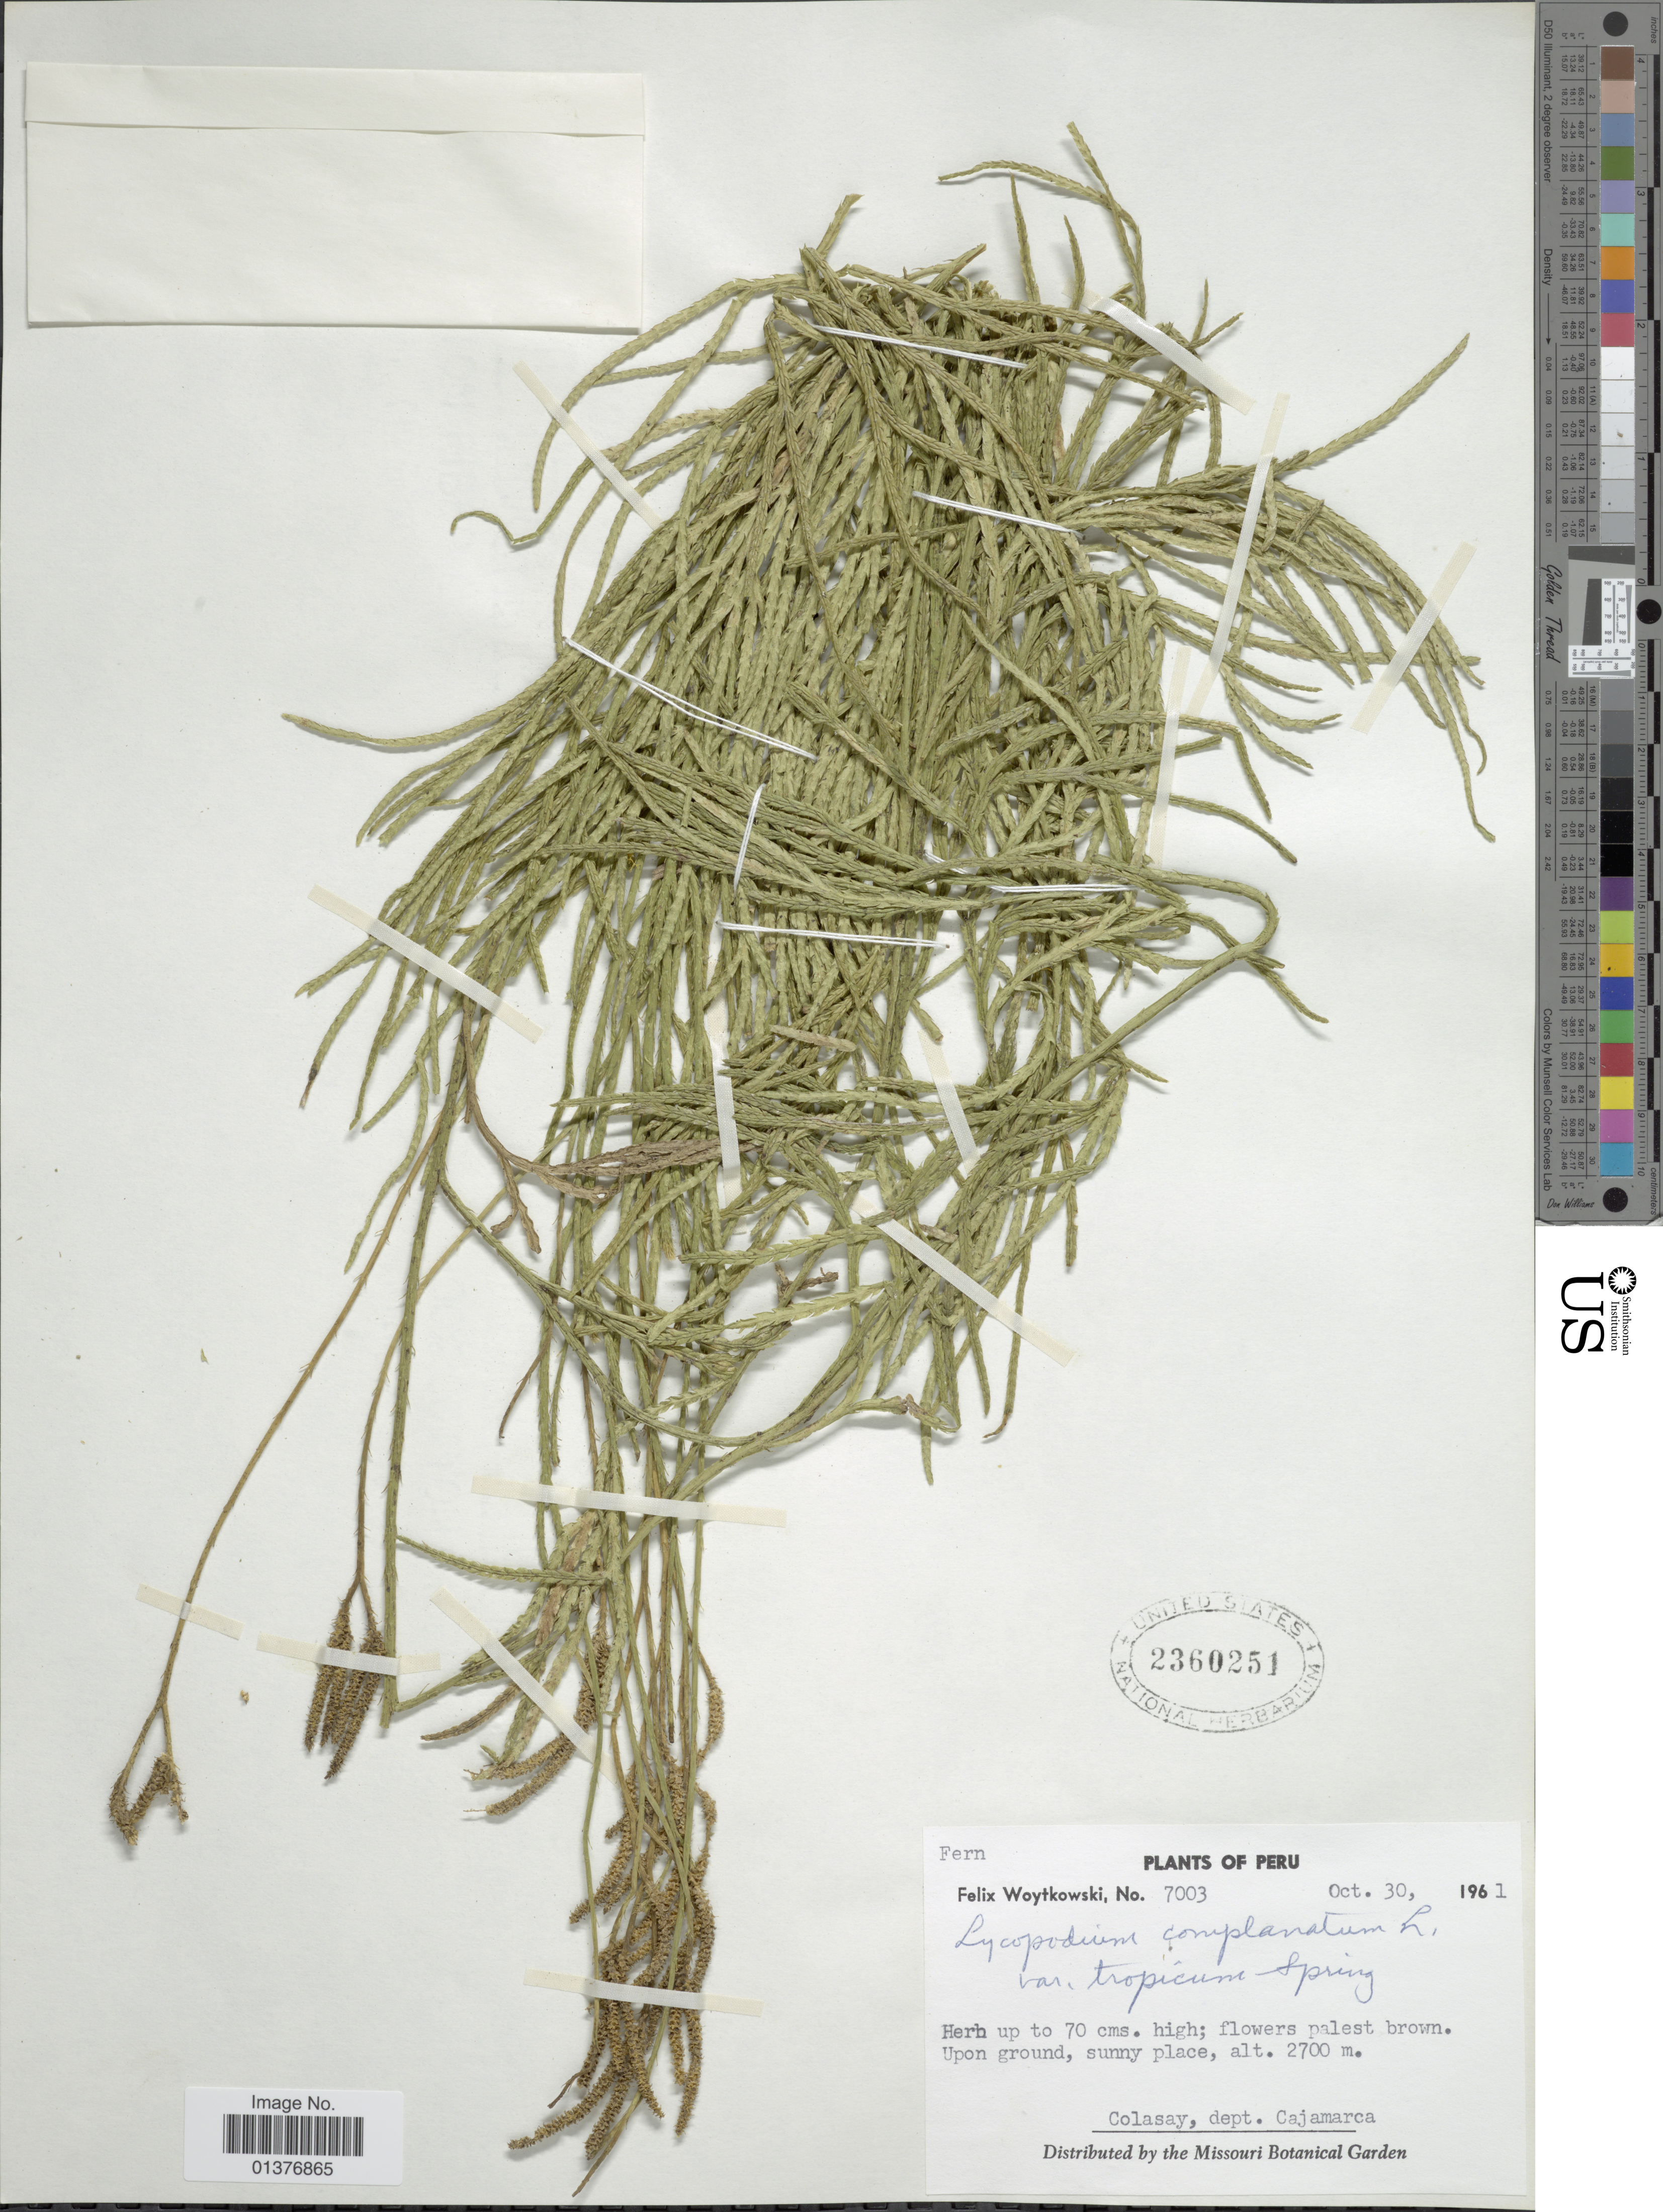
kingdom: Plantae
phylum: Tracheophyta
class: Lycopodiopsida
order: Lycopodiales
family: Lycopodiaceae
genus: Diphasiastrum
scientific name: Diphasiastrum thyoides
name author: (Humb. & Bonpl. ex Willd.) Holub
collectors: F. Woytkowski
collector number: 7003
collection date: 1961-10-30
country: Peru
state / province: Cajamarca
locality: Colasay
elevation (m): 2700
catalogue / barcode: US 2360251